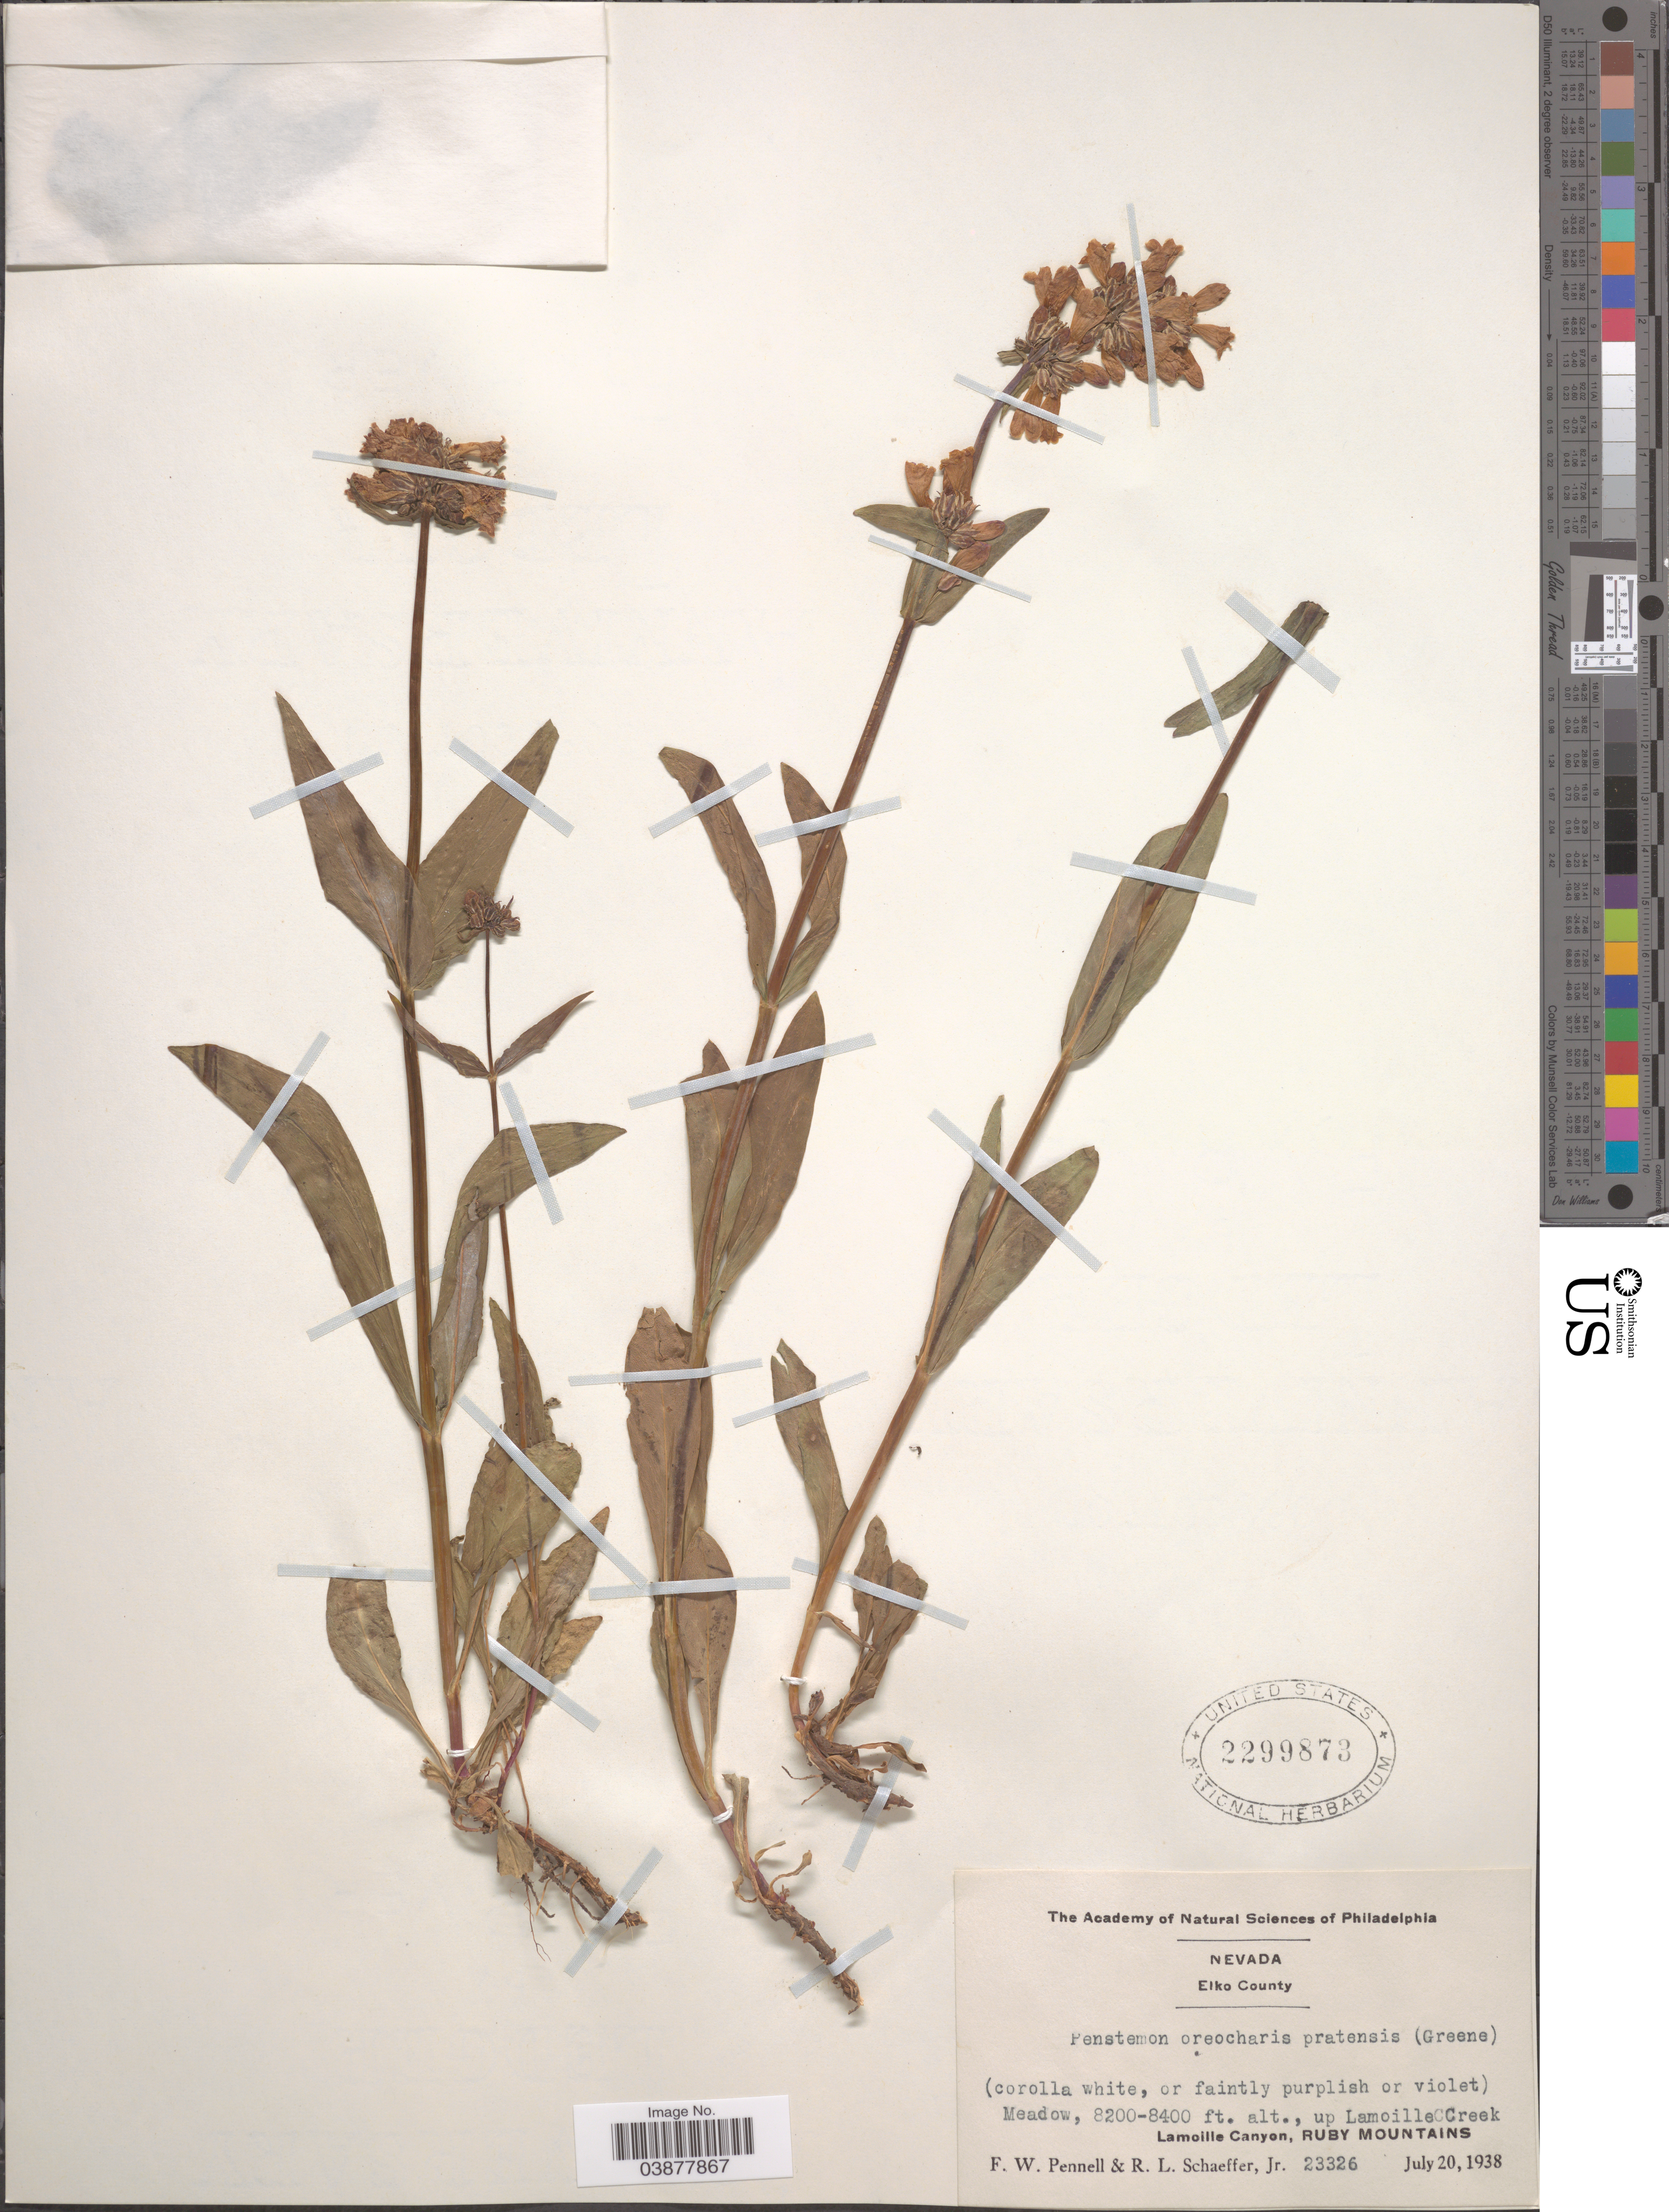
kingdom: Plantae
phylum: Tracheophyta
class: Magnoliopsida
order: Lamiales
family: Plantaginaceae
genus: Penstemon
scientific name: Penstemon rydbergii var. oreocharis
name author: (Greene) N.H. Holmgren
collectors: F. W. Pennell & R. L. Schaeffer Jr.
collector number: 23326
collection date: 1938-07-20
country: United States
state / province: Nevada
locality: Elko County. Meadow, up Lamoille Creek. Lamoille Canyon, Ruby Mountains.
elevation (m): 2499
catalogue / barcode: US 2299873